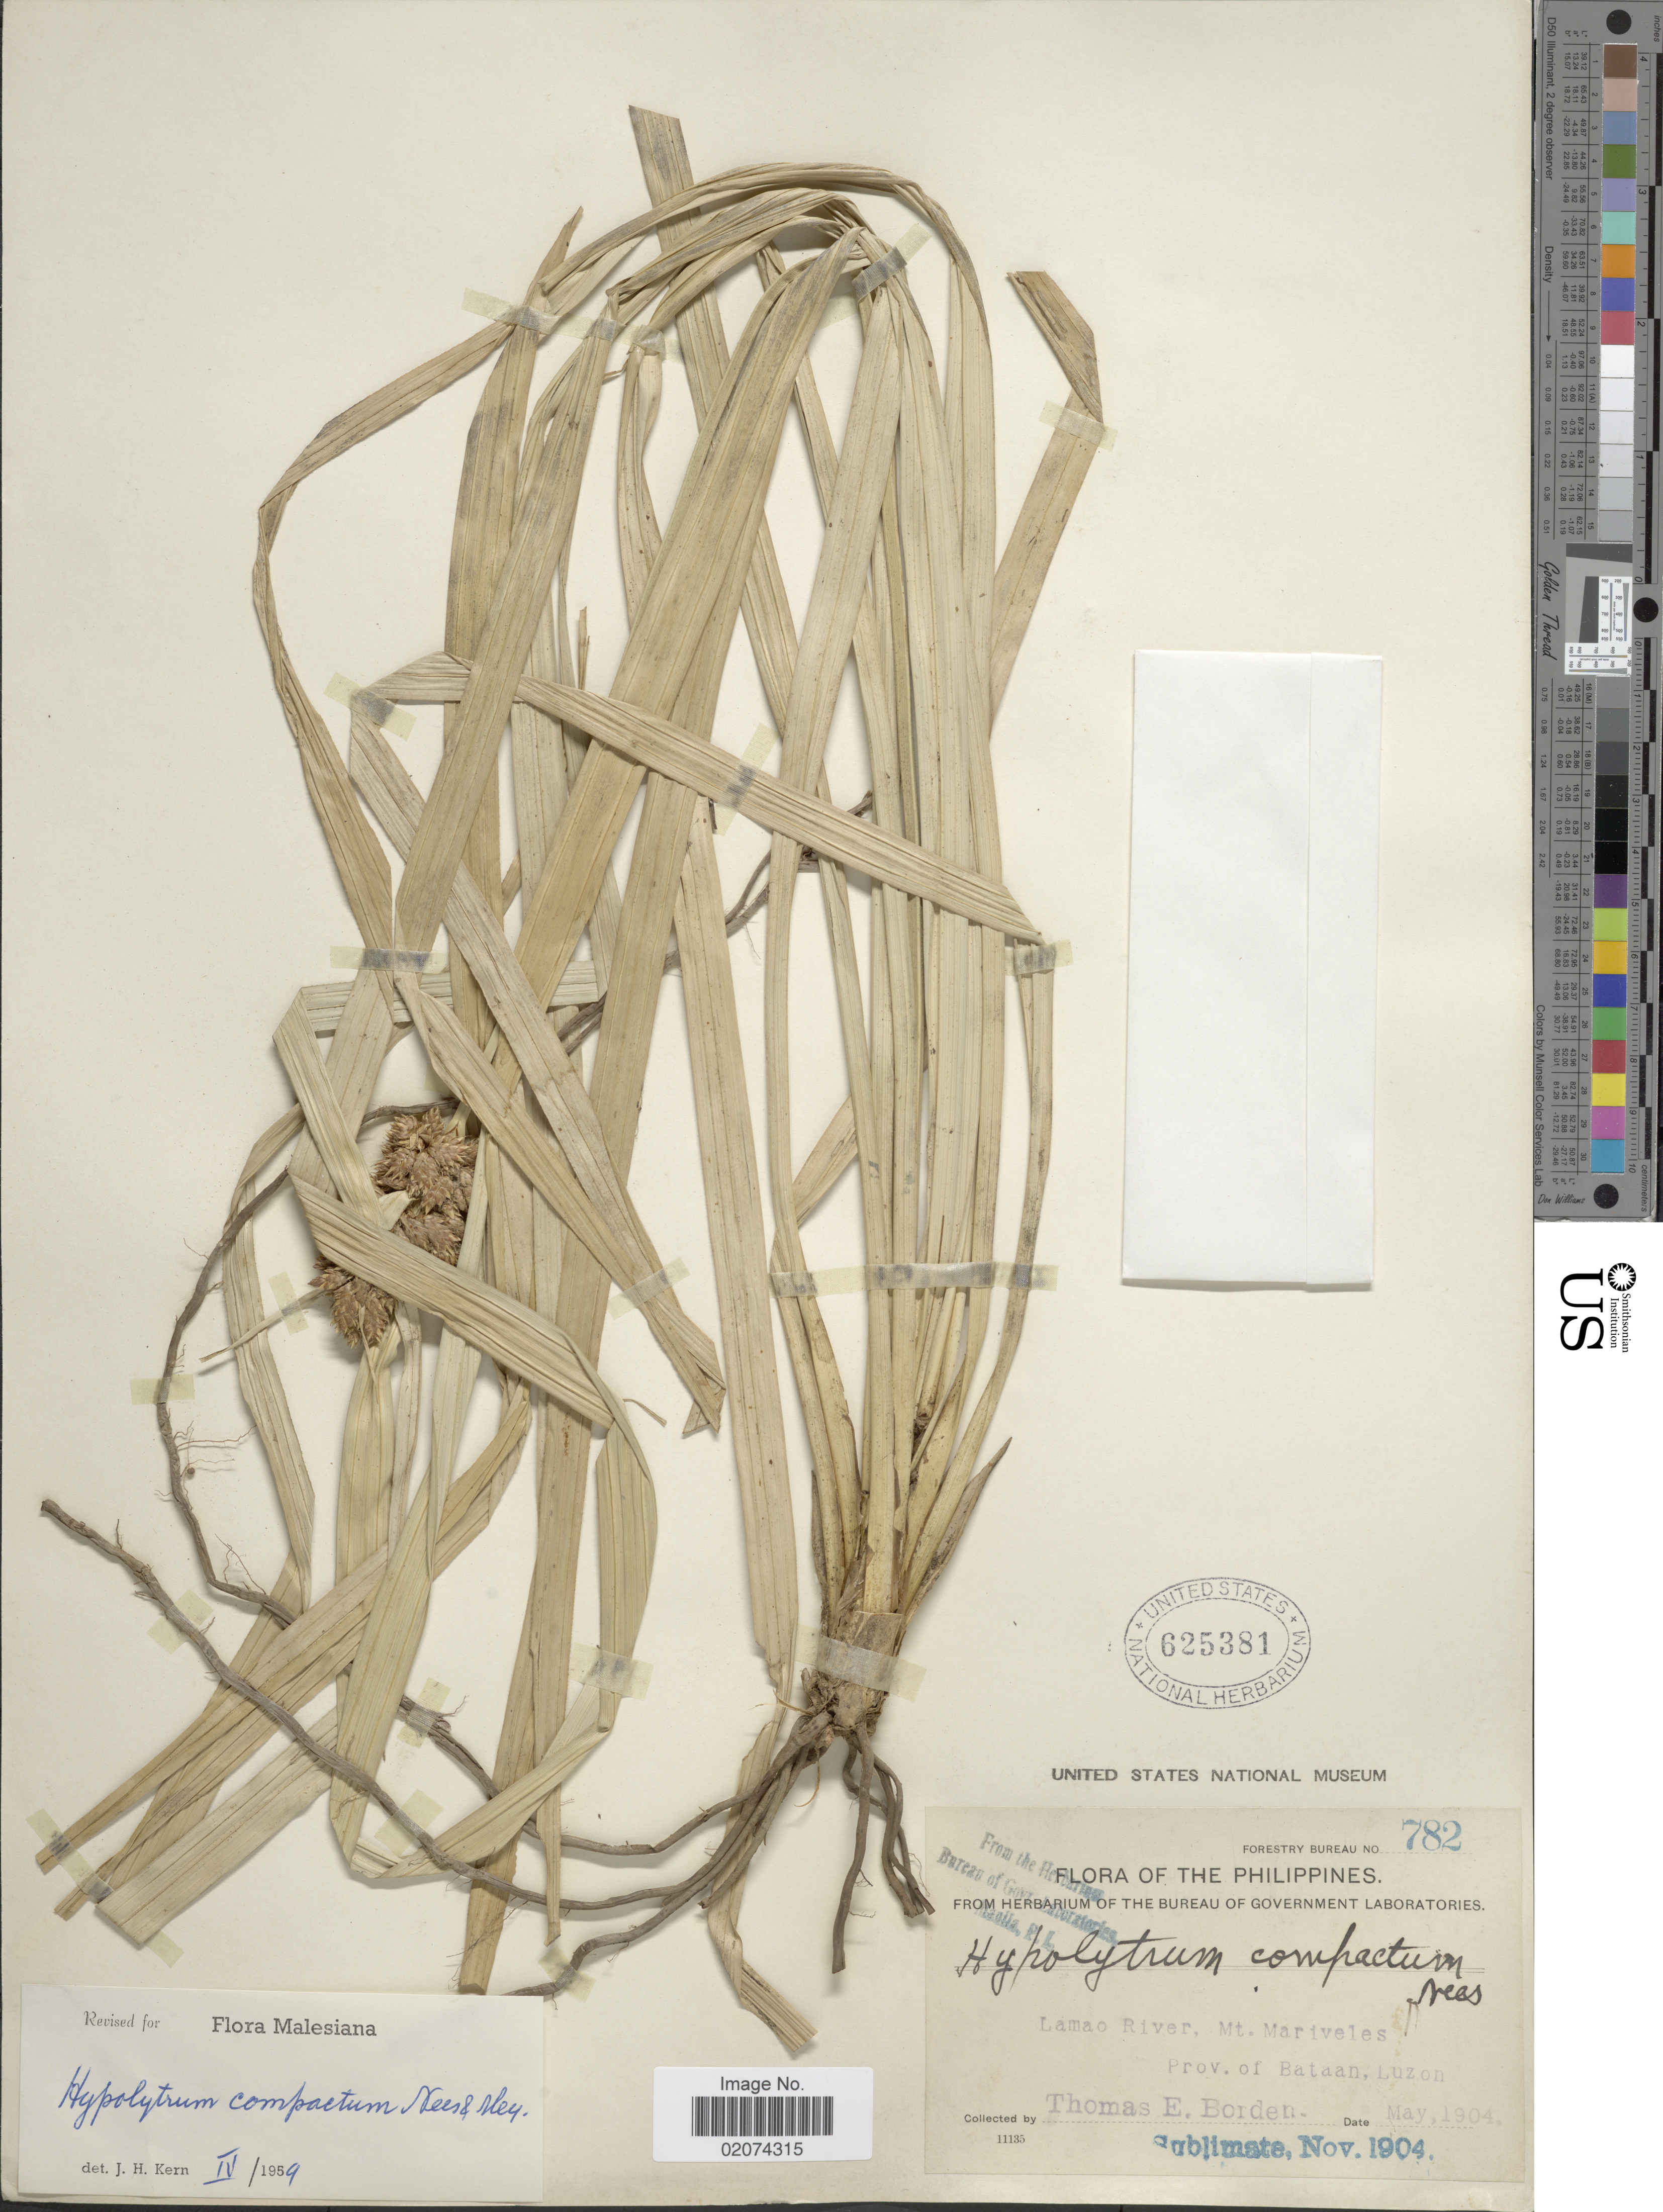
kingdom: Plantae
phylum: Tracheophyta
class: Liliopsida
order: Poales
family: Cyperaceae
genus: Hypolytrum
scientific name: Hypolytrum compactum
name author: Nees & Meyen ex Kunth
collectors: T. E. Borden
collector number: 782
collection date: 1904-05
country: Philippines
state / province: Cagayan Valley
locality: Lamao River, Mt. Mariveles, Prov. of Bataan, Luzon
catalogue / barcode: US 625381